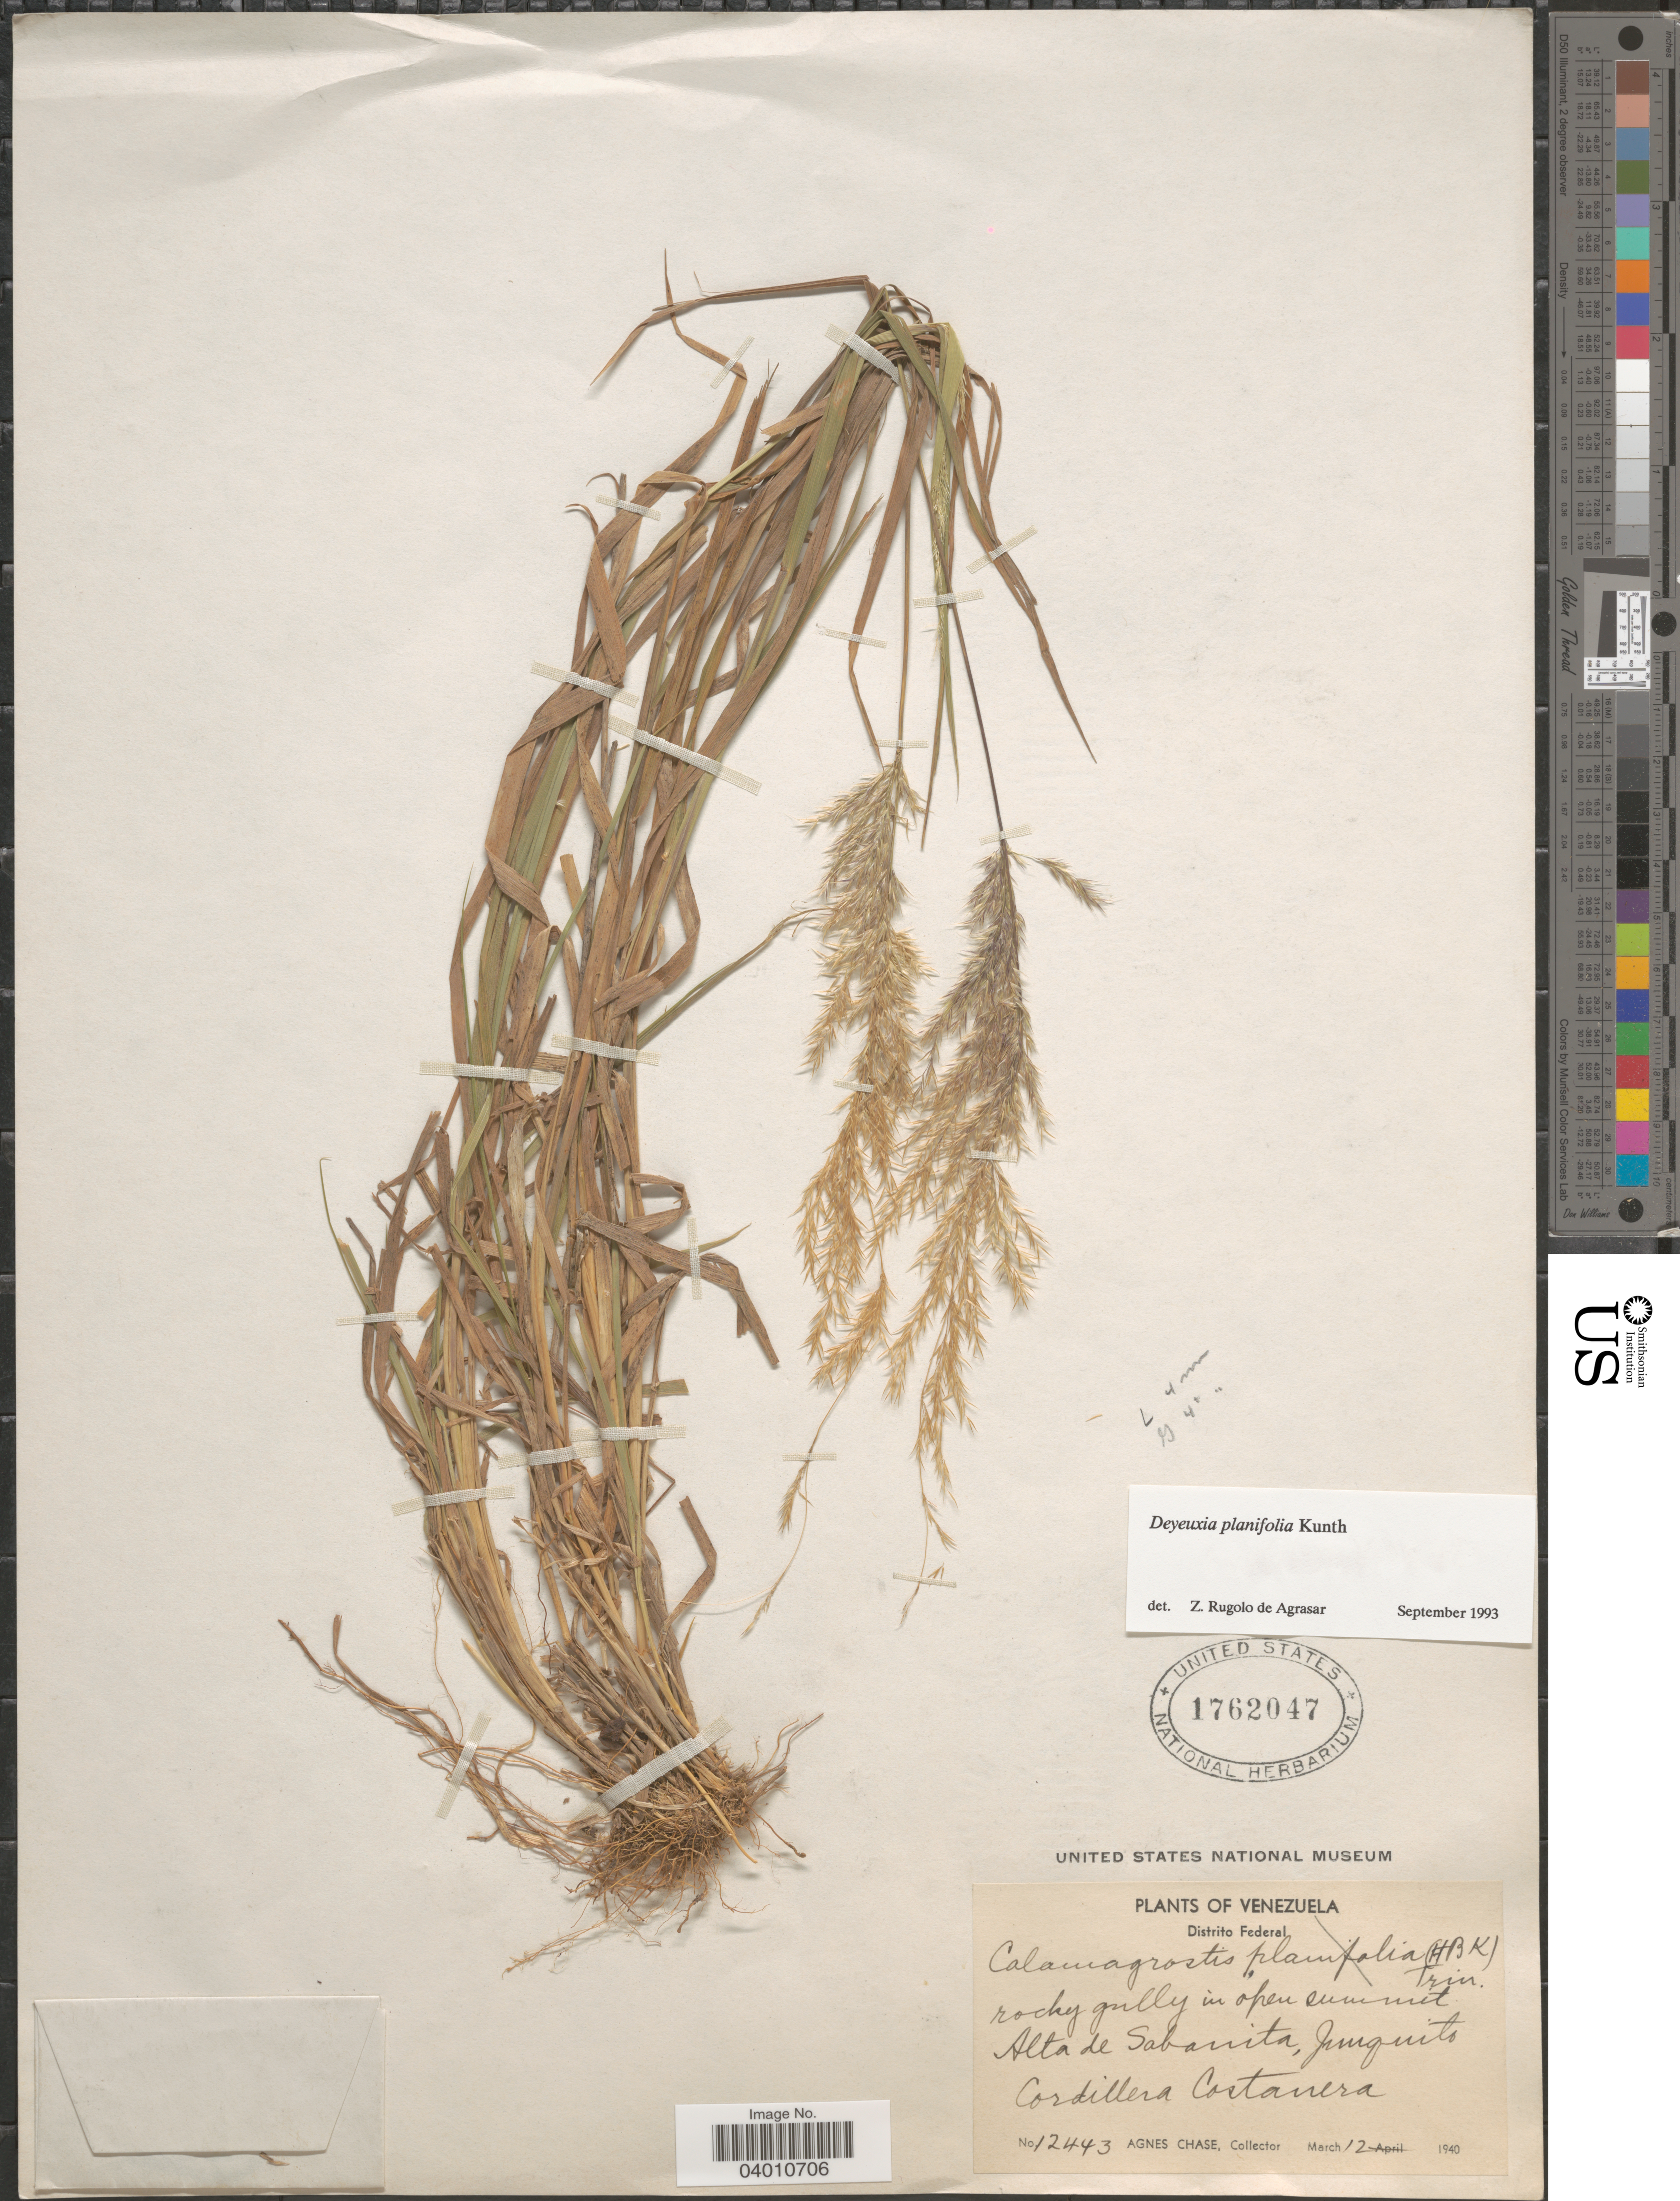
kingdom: Plantae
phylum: Tracheophyta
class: Liliopsida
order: Poales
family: Poaceae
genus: Peyritschia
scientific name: Peyritschia planifolia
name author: (Kunth) P.M. Peterson et al.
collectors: A. Chase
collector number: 12443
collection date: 1940-03-12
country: Venezuela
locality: Distrito Federal. Alta de Sabanita, Junguito. Cordillera Costanera.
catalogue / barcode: US 1762047